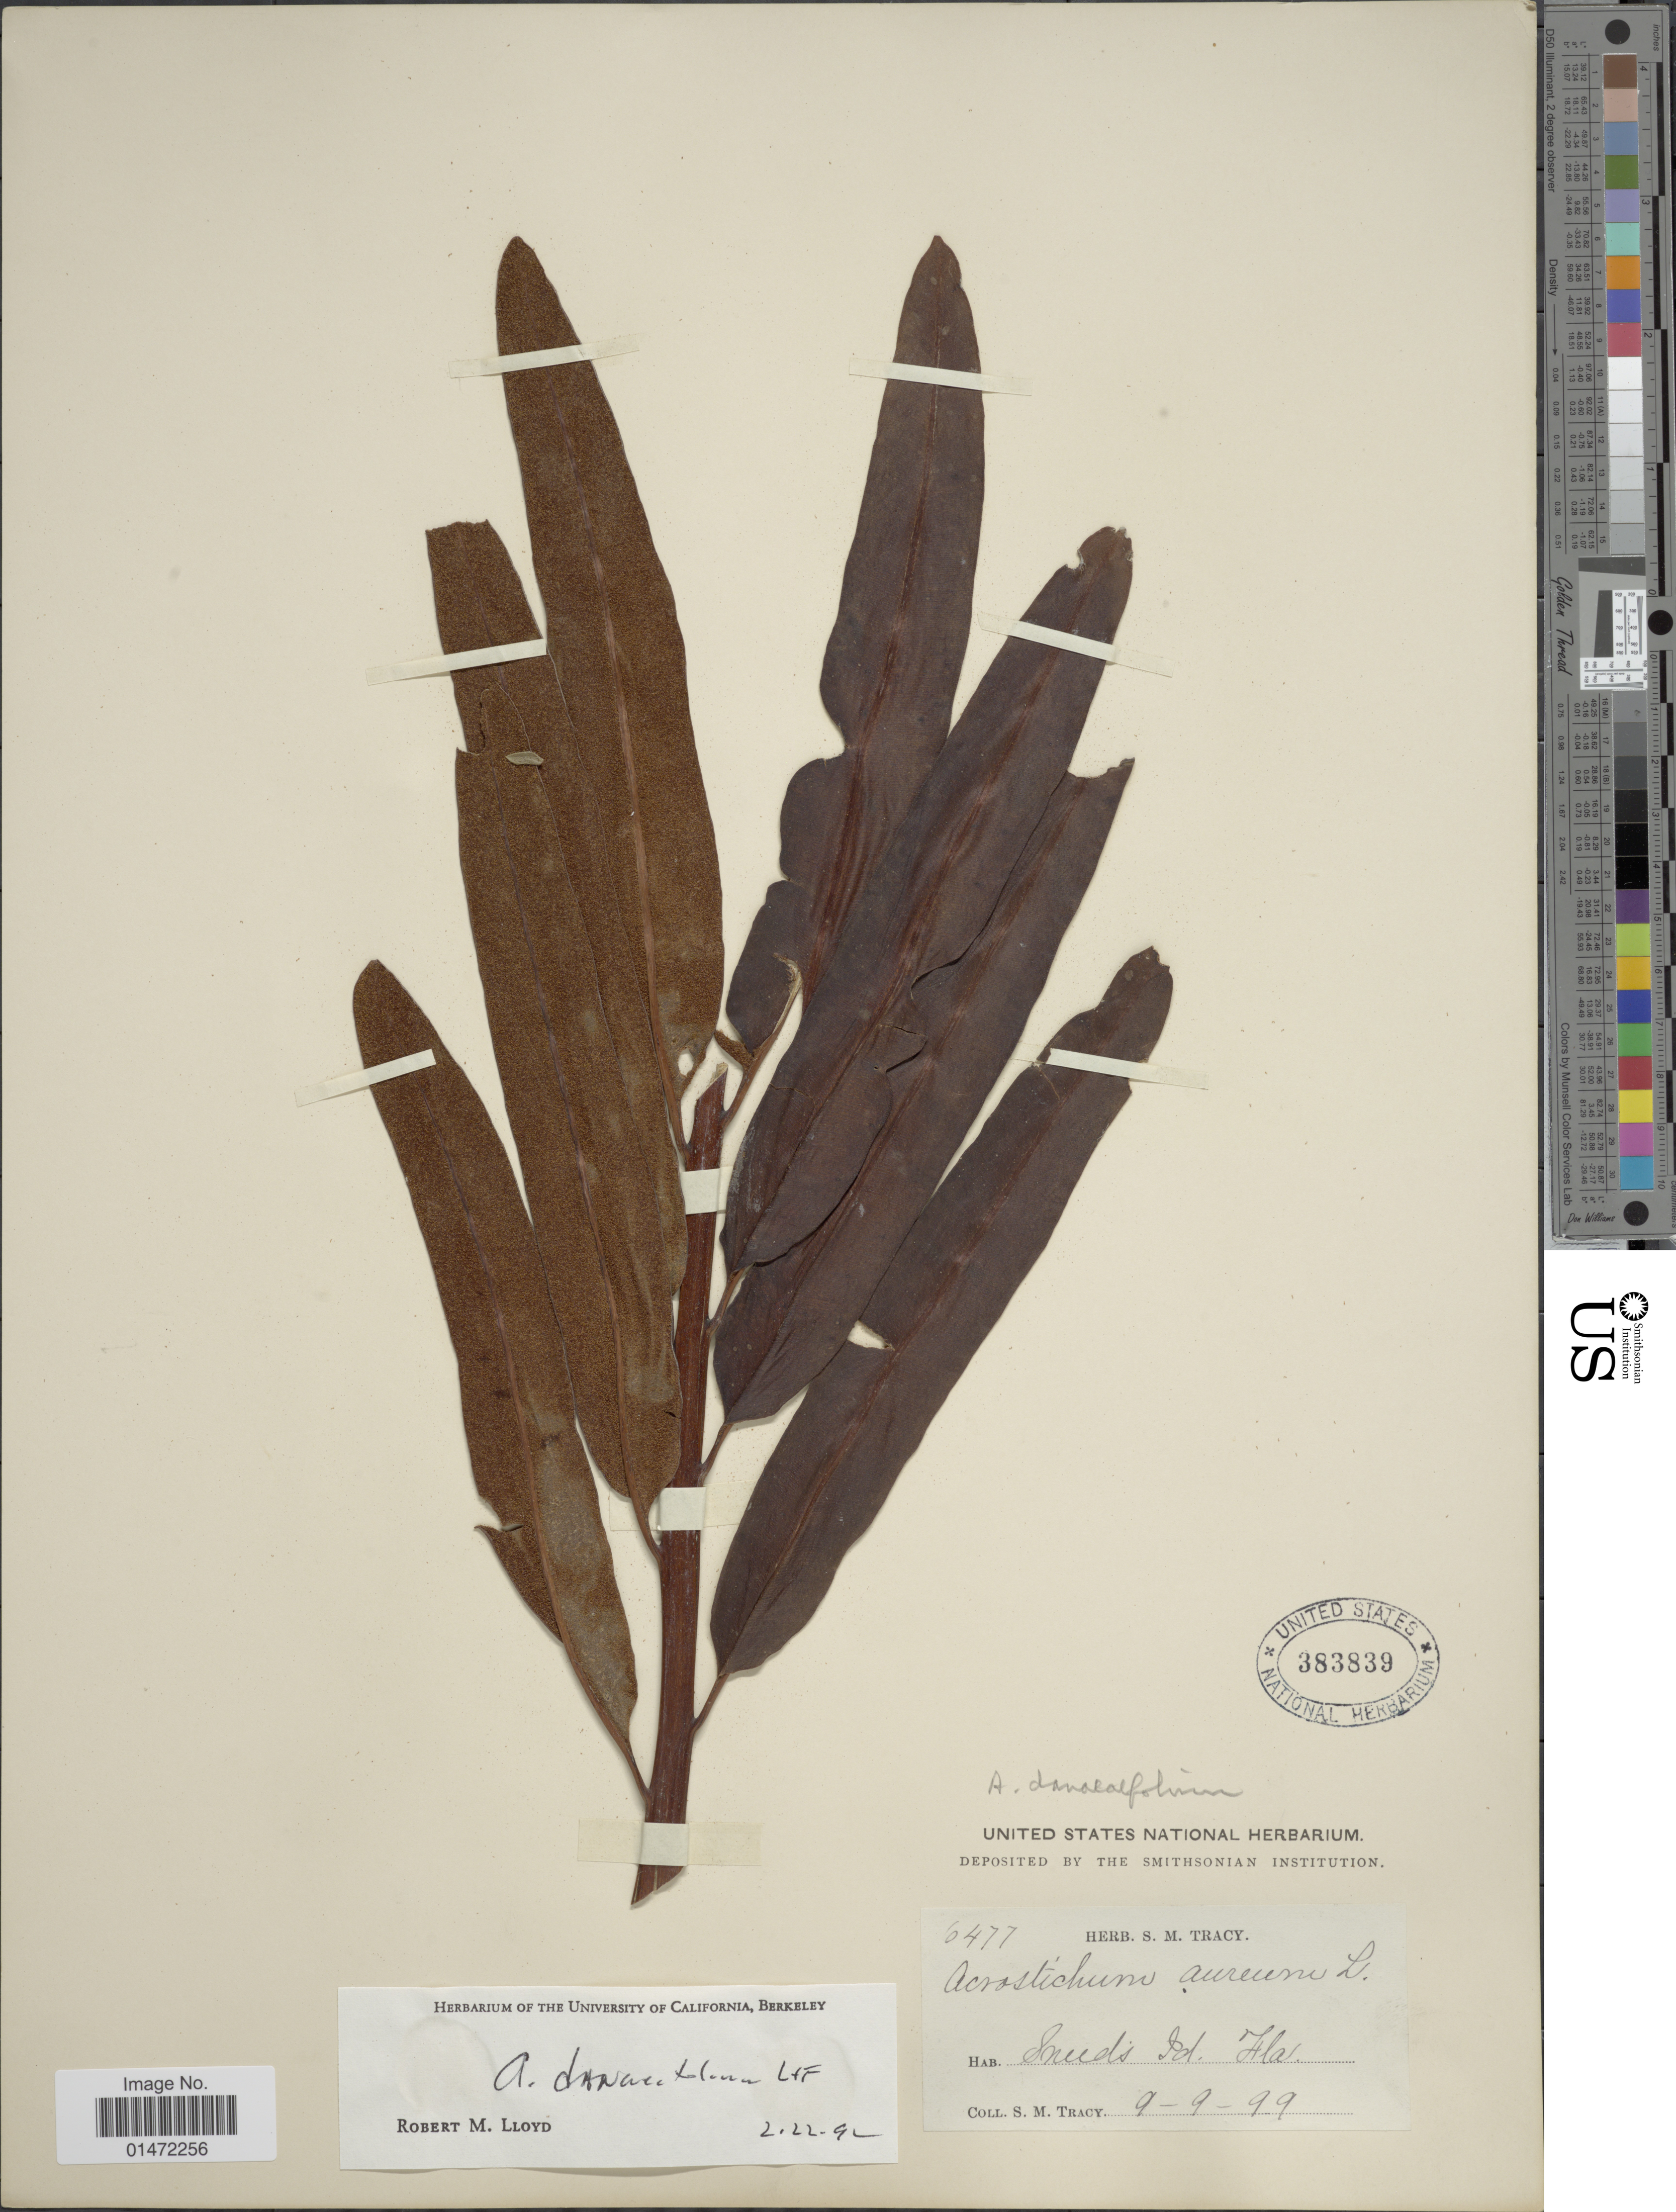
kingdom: Plantae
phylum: Tracheophyta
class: Polypodiopsida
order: Polypodiales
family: Pteridaceae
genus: Acrostichum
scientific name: Acrostichum danaeifolium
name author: Langsd. & Fisch.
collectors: S. M. Tracy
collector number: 6477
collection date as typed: Transcribed d/m/y: 9/9/99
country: United States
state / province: Florida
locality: Sneeds Id. Fla.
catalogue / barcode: US 383839